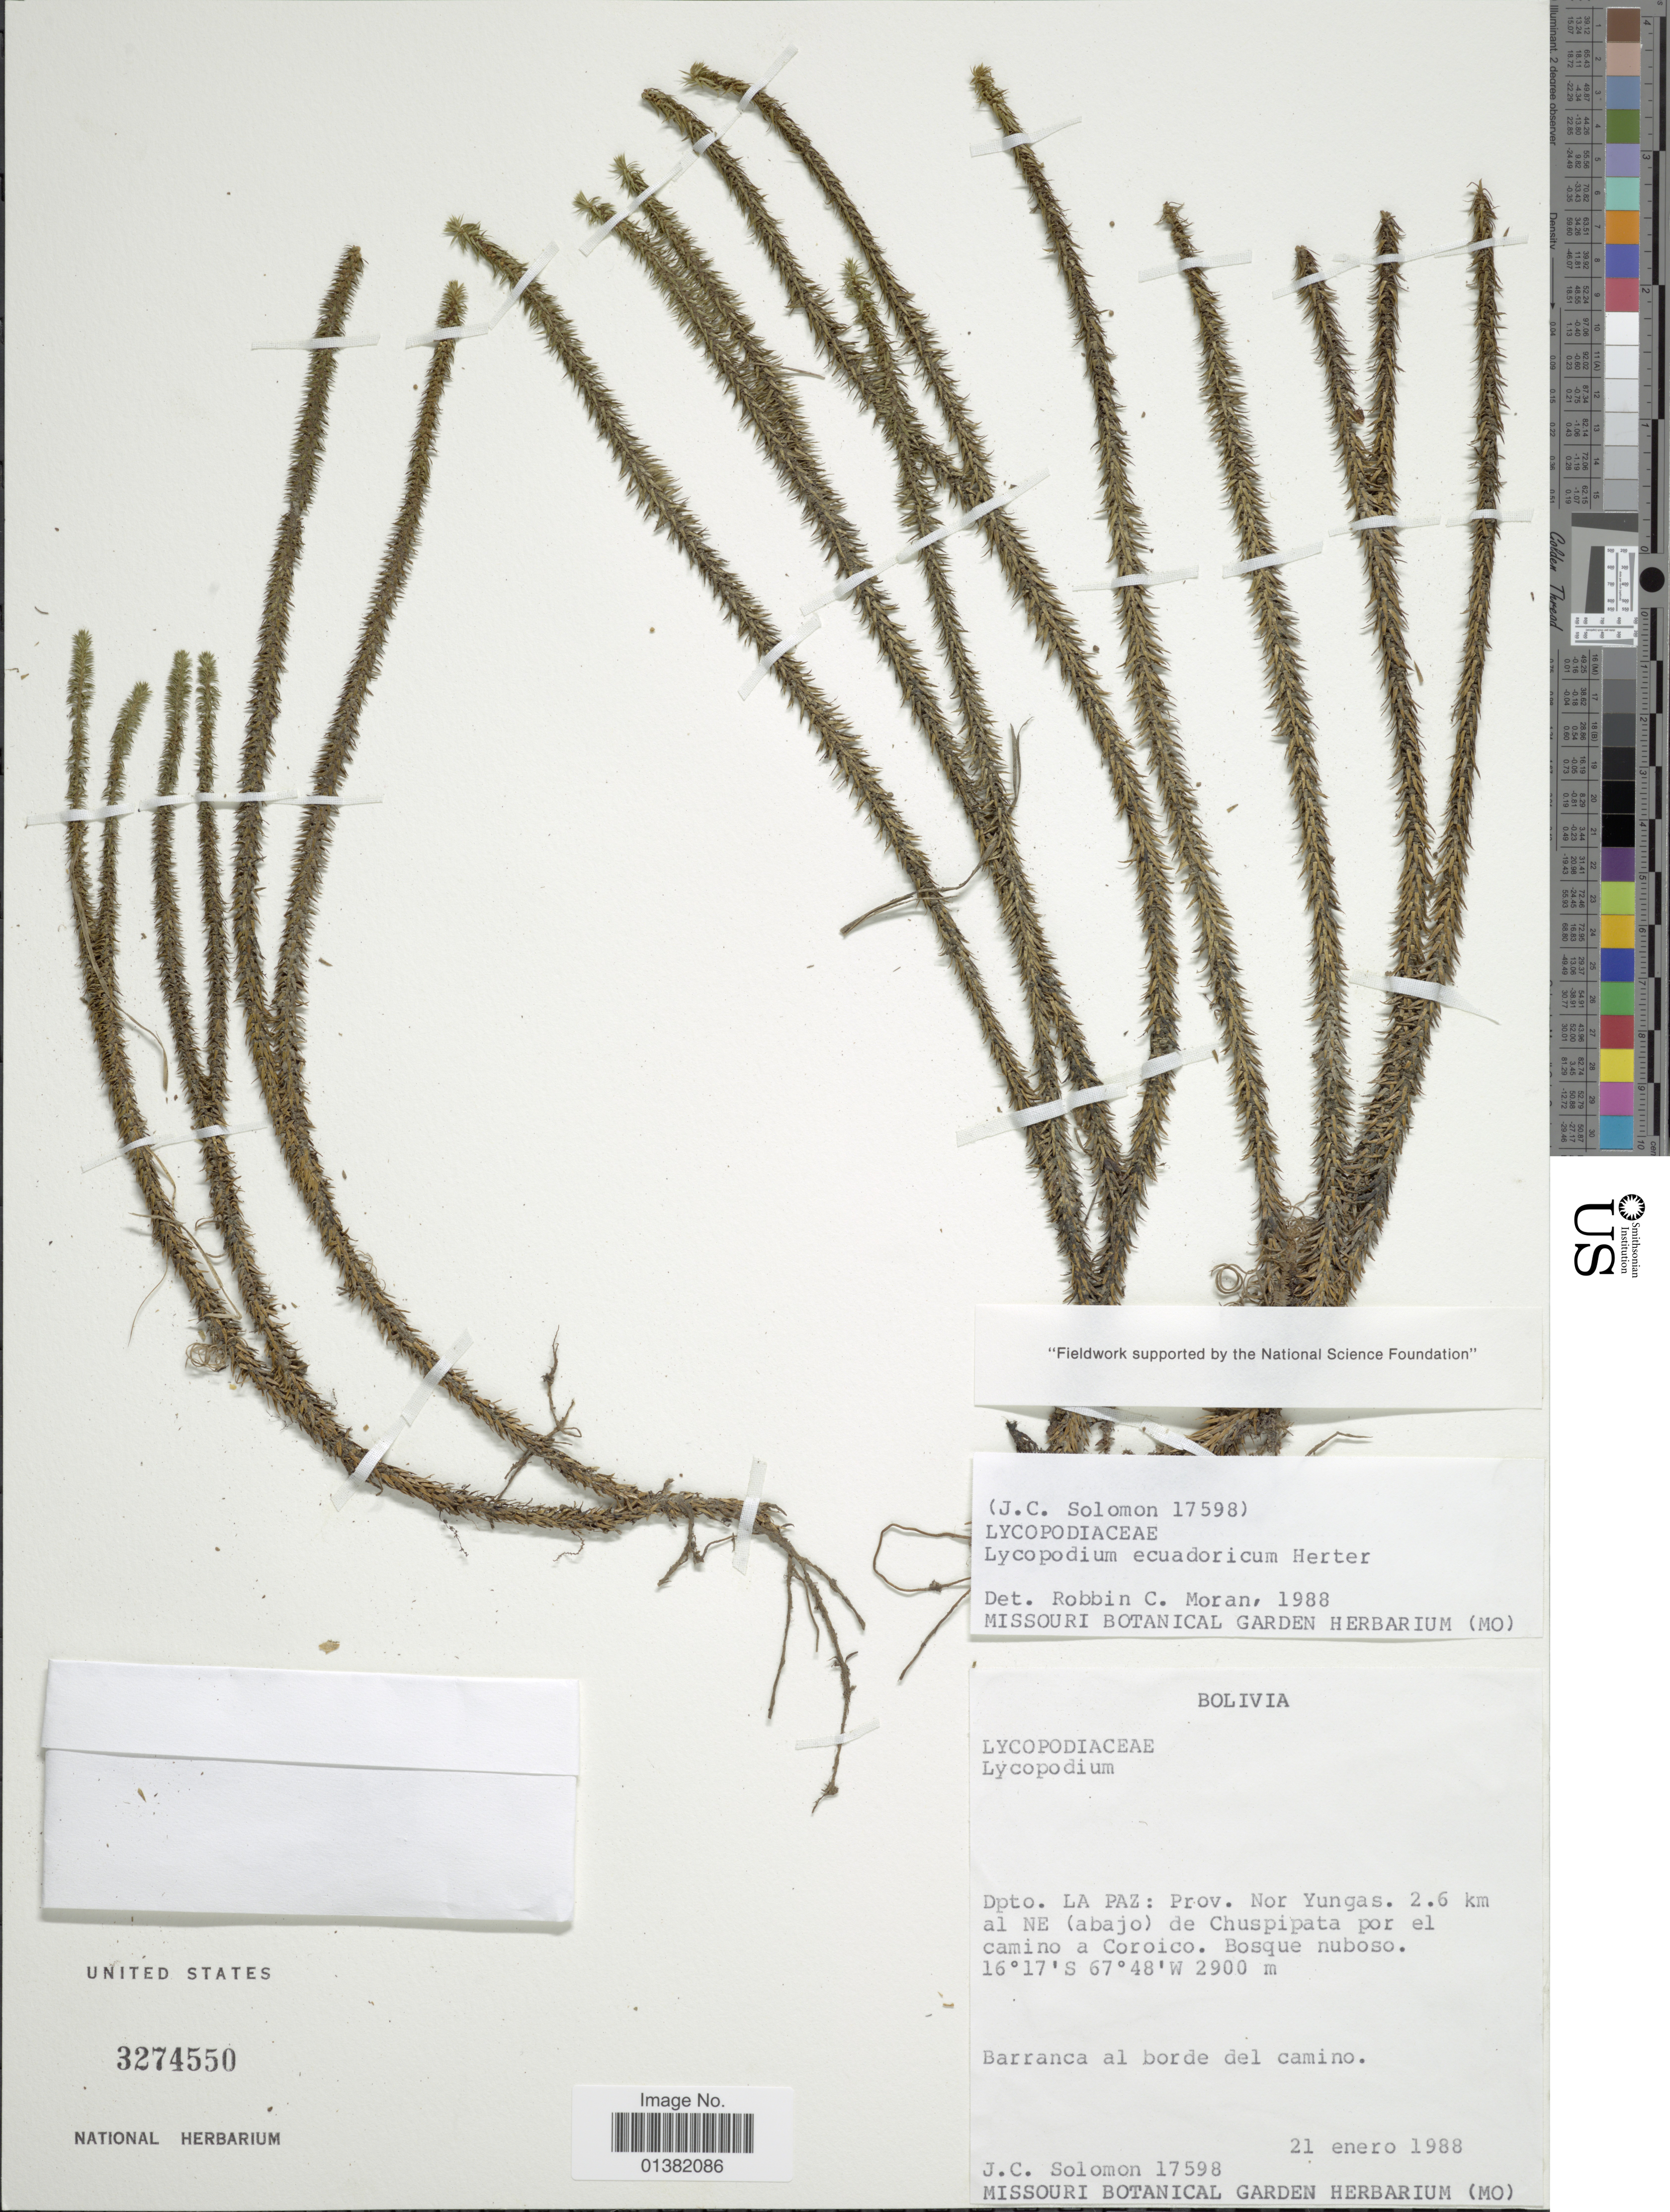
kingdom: Plantae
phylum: Tracheophyta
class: Lycopodiopsida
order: Lycopodiales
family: Lycopodiaceae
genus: Phlegmariurus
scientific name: Phlegmariurus eversus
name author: (Poir.) B. Øllg.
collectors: J. C. Solomon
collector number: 17598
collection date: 1988-01-21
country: Bolivia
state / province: La Paz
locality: Prov. Nor Yungas. 2.6 km al NE (abajo) de Chuspipata por el camino a Coroico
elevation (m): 2900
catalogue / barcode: US 3274550